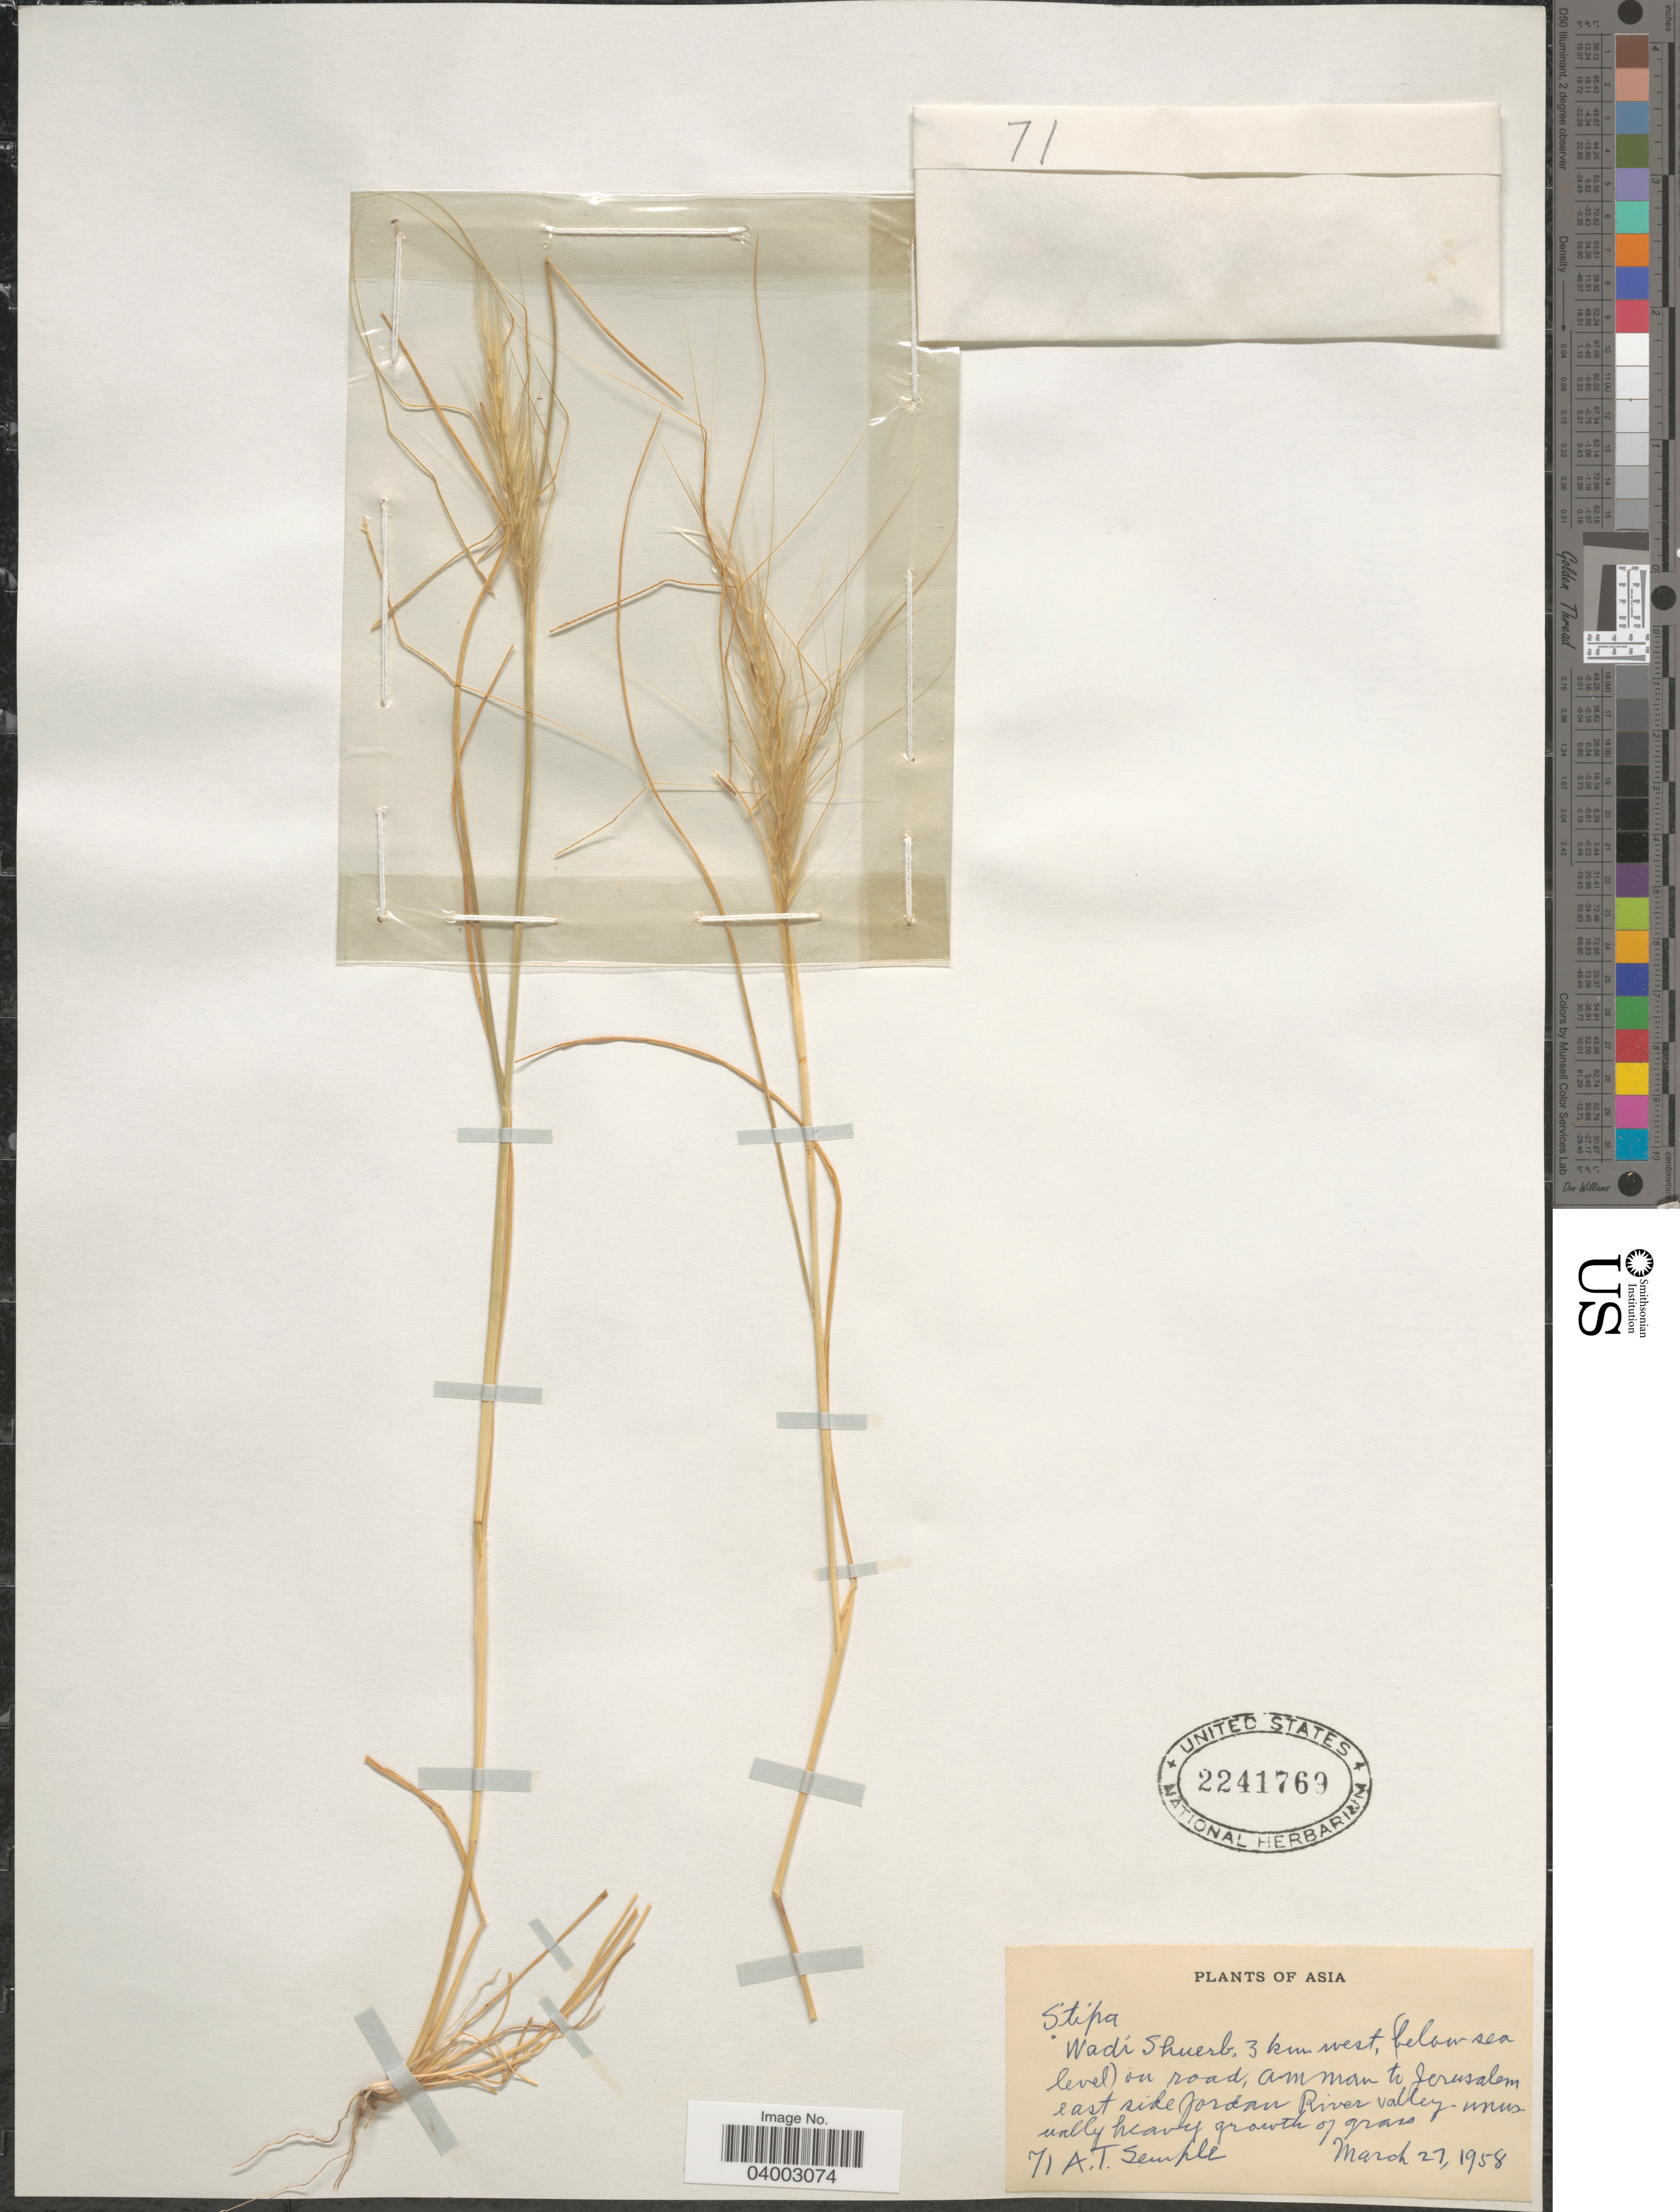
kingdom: Plantae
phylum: Tracheophyta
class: Liliopsida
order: Poales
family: Poaceae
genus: Stipa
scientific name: Stipa sp.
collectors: A. Semple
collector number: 71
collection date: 1958-03-27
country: Jordan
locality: Wadi Shueib, 3 km west, (below sea level) on road, Amman to Jerusalem east side Jordan River valley.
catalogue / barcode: US 2241769